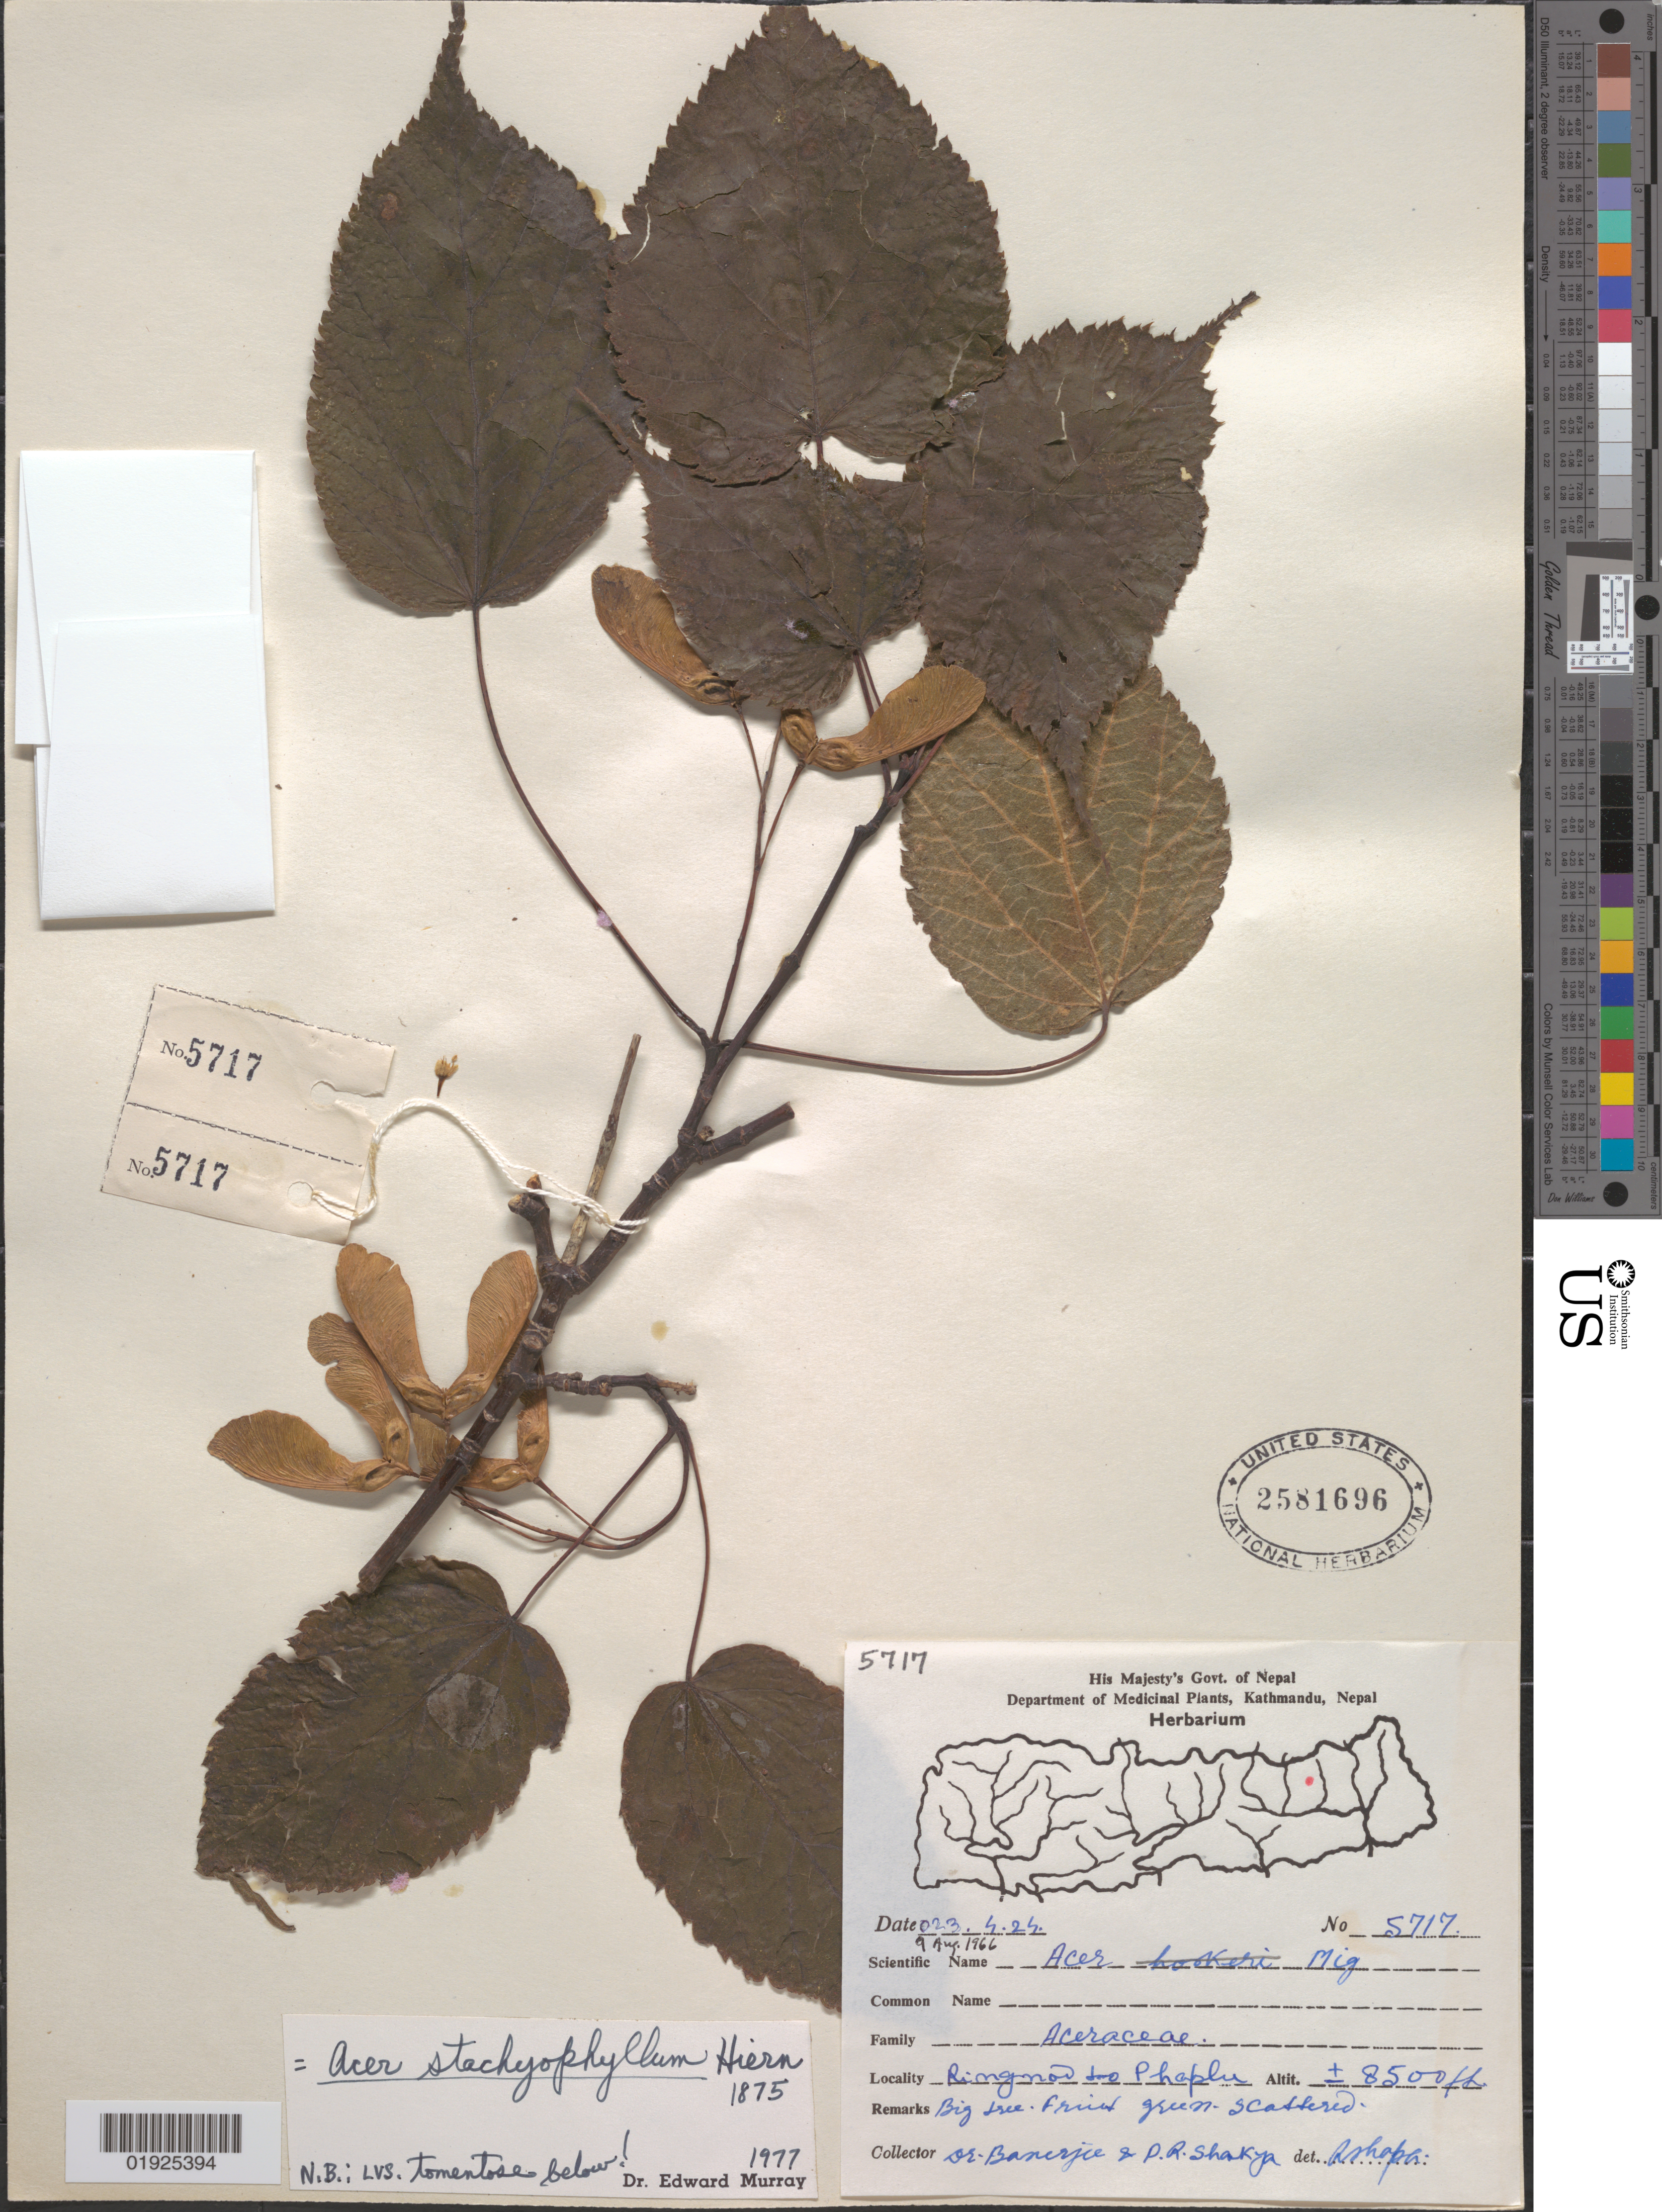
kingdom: Plantae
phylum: Tracheophyta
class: Magnoliopsida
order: Sapindales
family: Sapindaceae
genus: Acer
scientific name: Acer stachyophyllum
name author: Hiern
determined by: Murray, Edward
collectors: D. Banerjee & P. Shakya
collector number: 5717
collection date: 1966-08-09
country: Nepal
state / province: Eastern Region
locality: Ringnod to Phaplu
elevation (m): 2591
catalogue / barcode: US 2581696